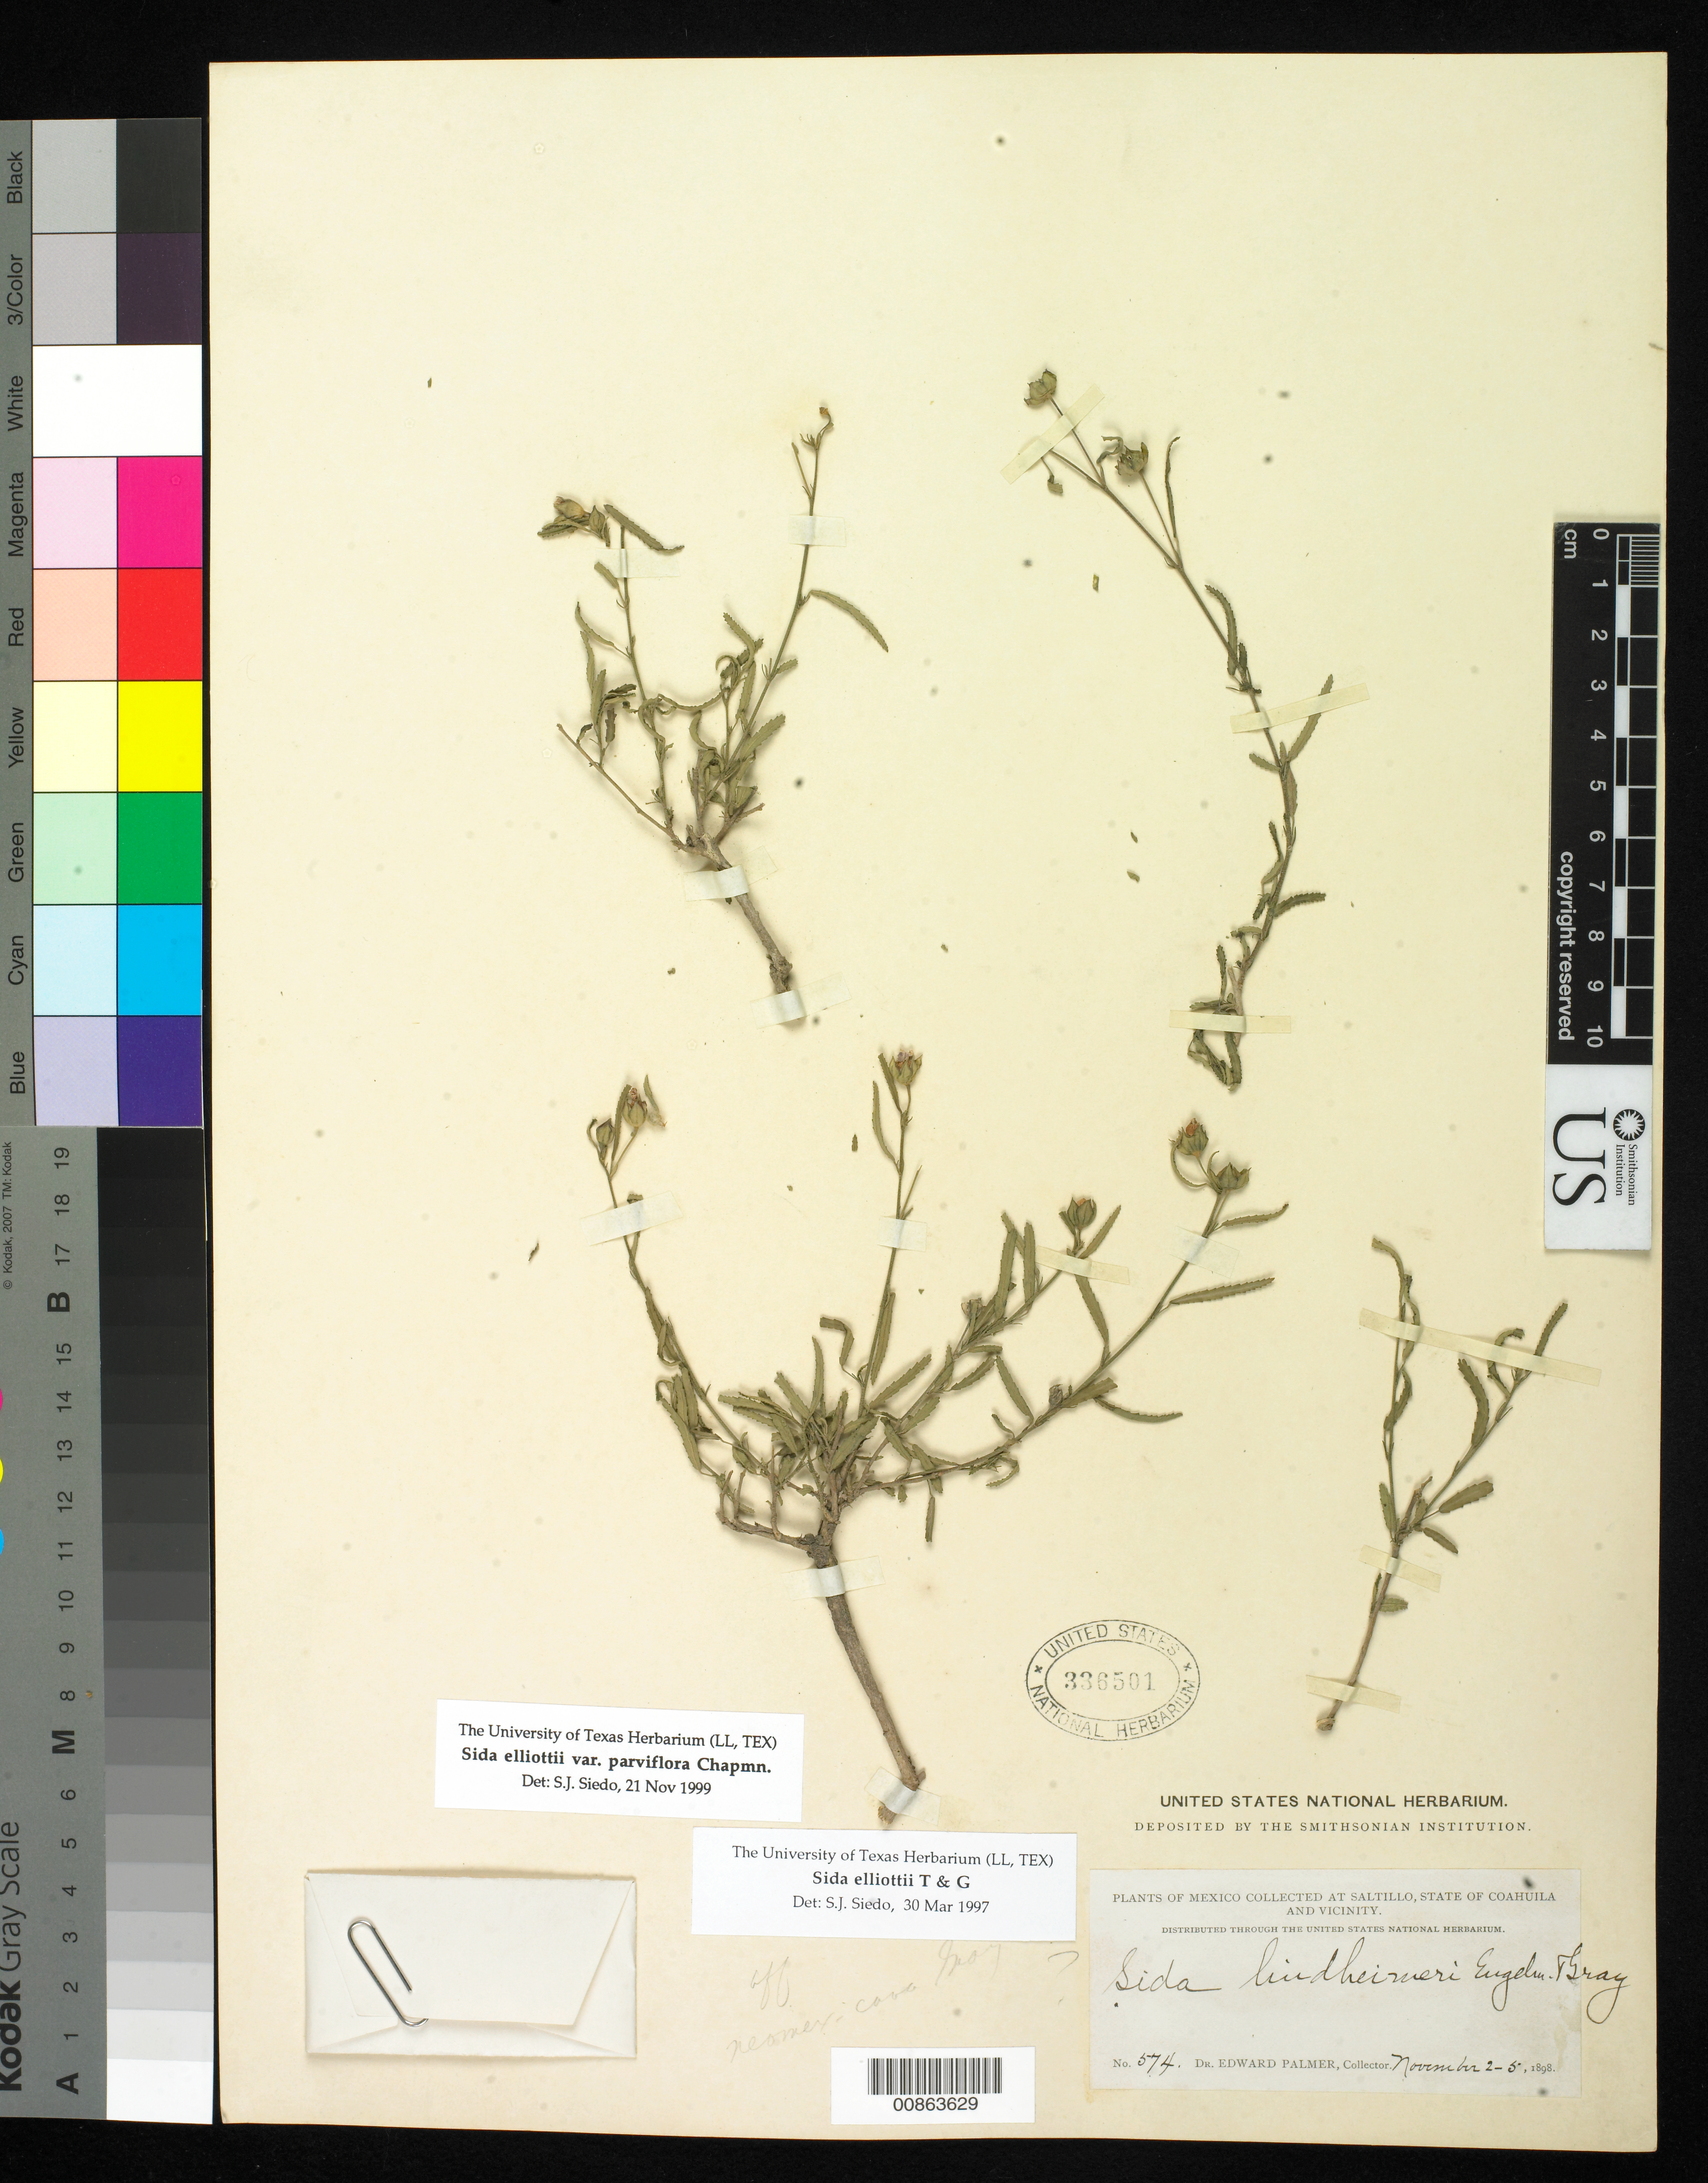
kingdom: Plantae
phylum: Tracheophyta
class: Magnoliopsida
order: Malvales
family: Malvaceae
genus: Sida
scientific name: Sida elliottii var. parviflora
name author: Chapm.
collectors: E. Palmer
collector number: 574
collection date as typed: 02 Nov 1898 to 05 Nov 1898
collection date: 1898-11-02/1898-11-05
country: Mexico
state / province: Coahuila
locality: Saltillo, Coahuila and vicinity.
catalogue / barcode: US 336501